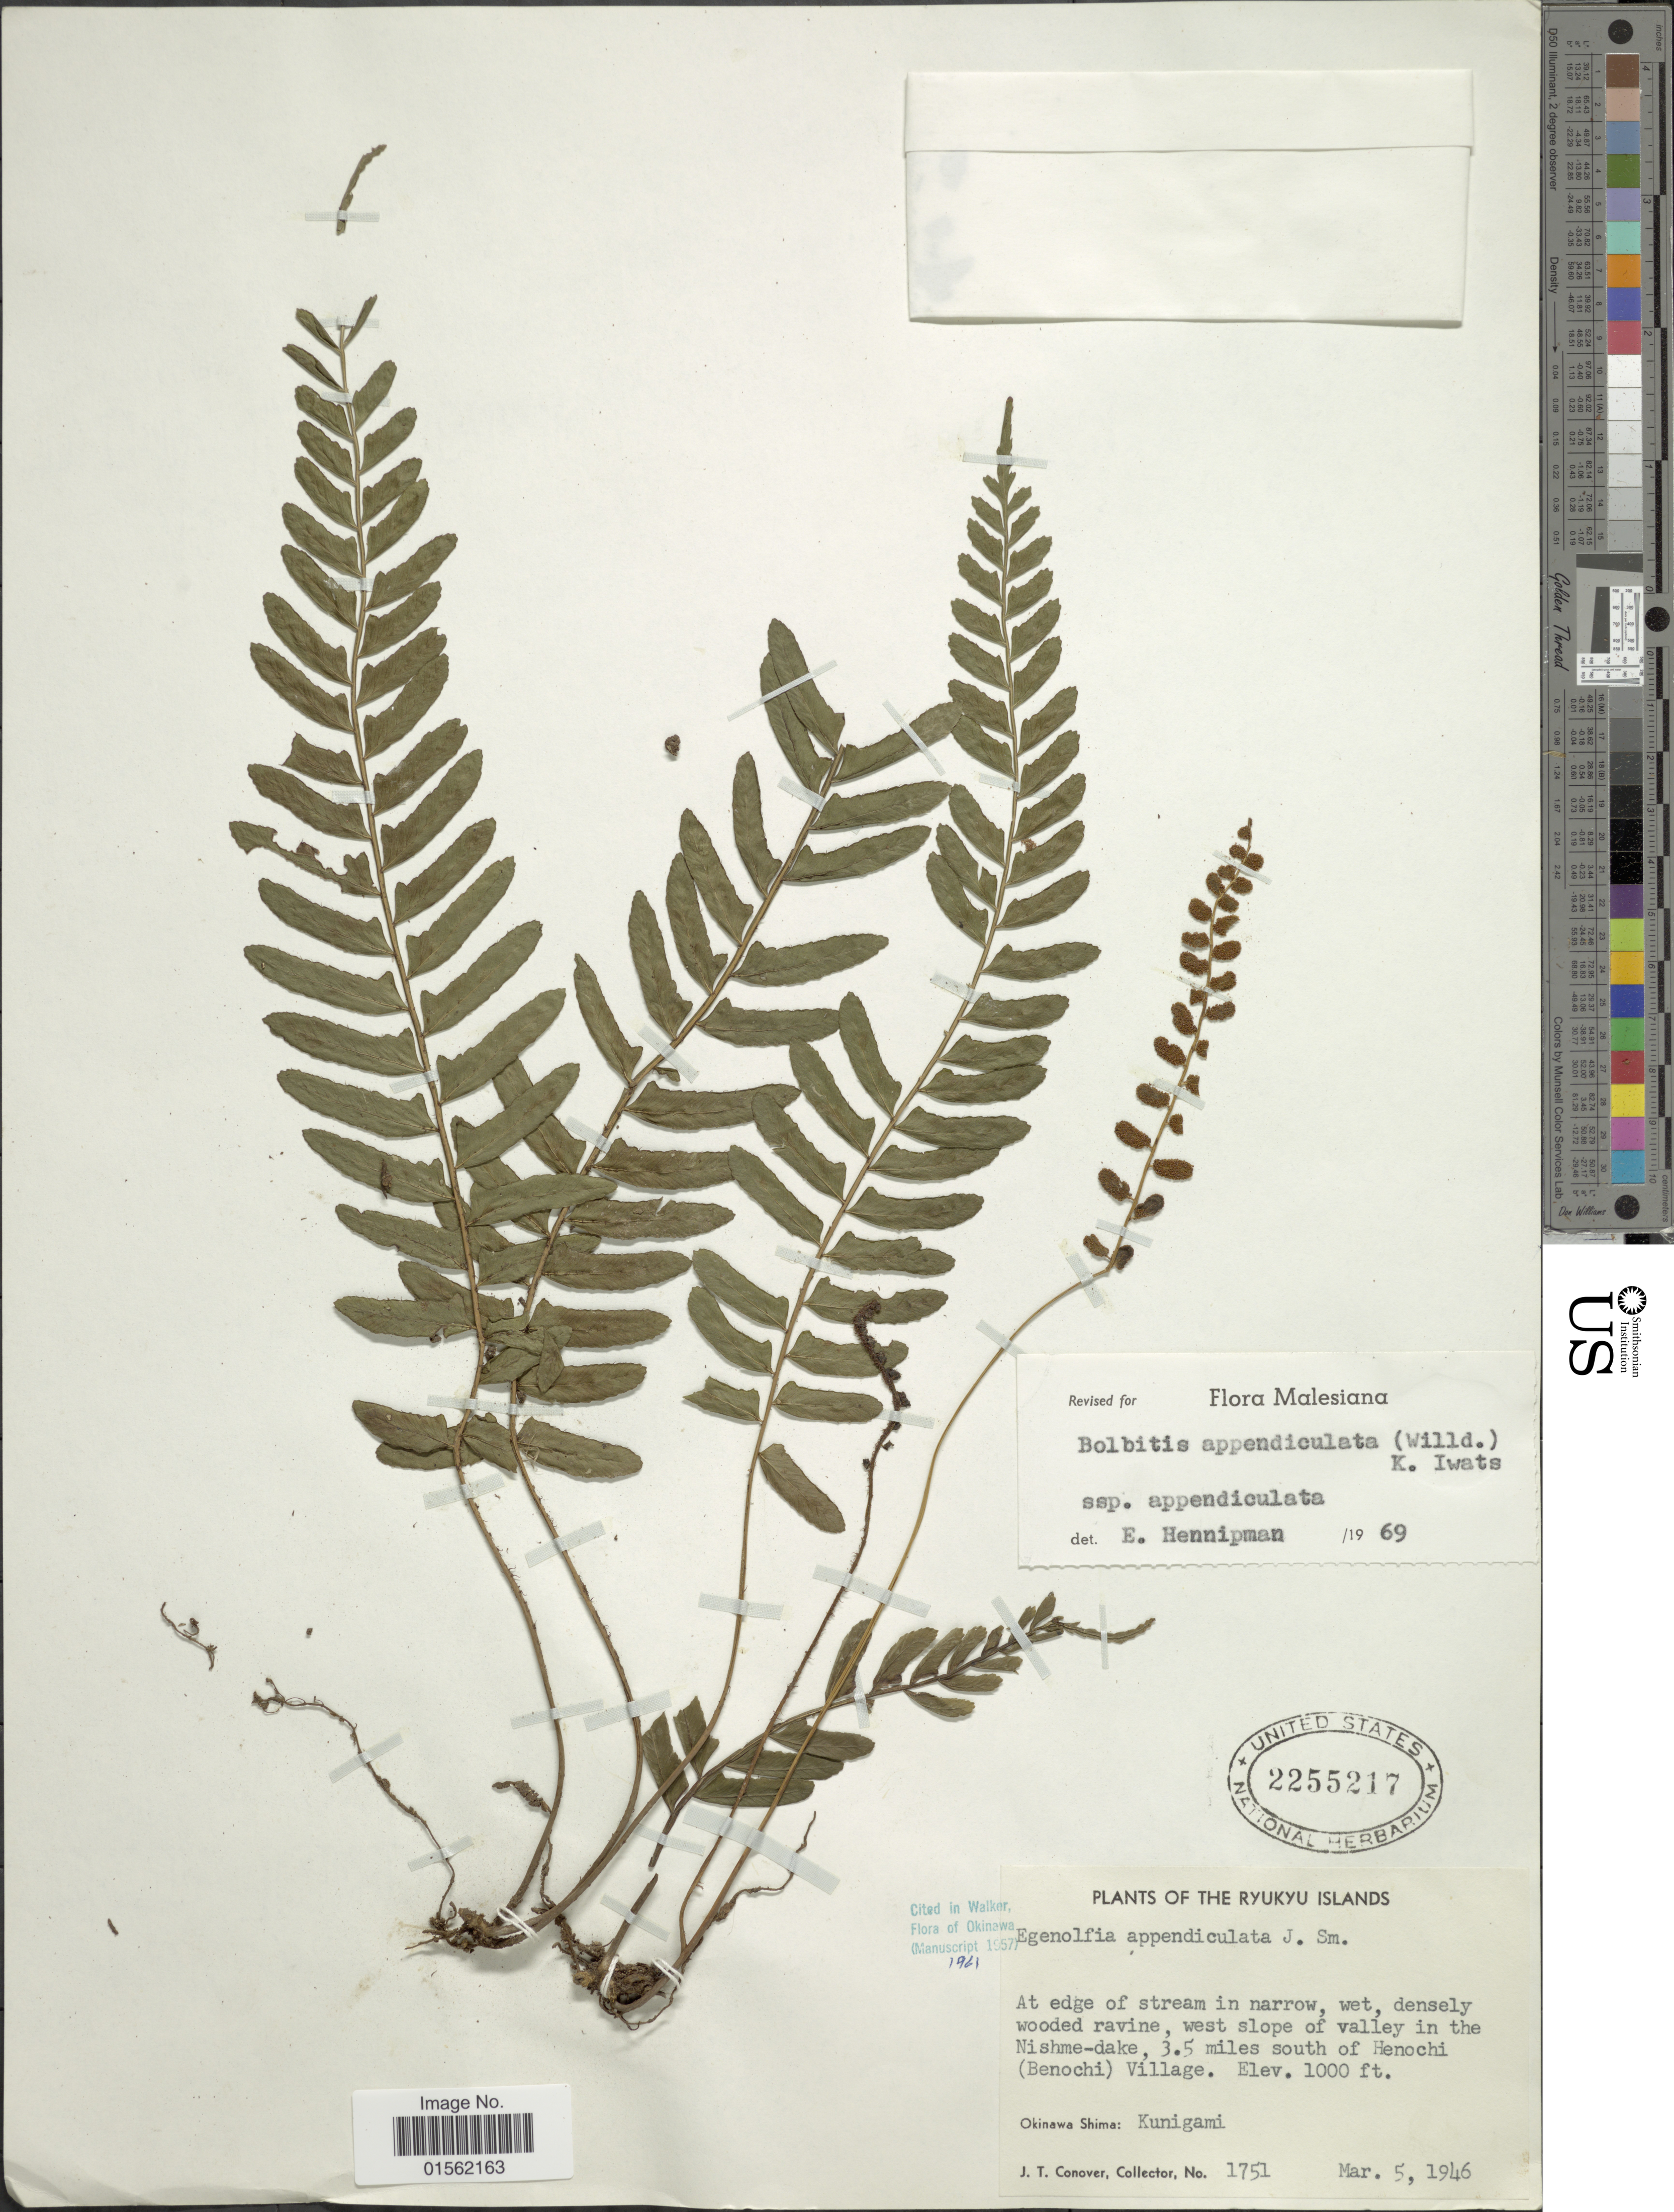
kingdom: Plantae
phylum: Tracheophyta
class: Polypodiopsida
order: Polypodiales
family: Dryopteridaceae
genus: Bolbitis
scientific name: Bolbitis appendiculata var. appendiculata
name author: (Willd.) K. Iwats.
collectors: J. T. Conover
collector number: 1751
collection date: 1946-03-05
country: Japan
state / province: Okinawa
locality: Ryukyu Islands, densely wooded ravine, west slope of valley in the Nishme-dake, 3. 5 miles south of Henochi (Benochi) Village, Okinawa Shima: Kunigami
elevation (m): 305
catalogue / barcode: US 2255217